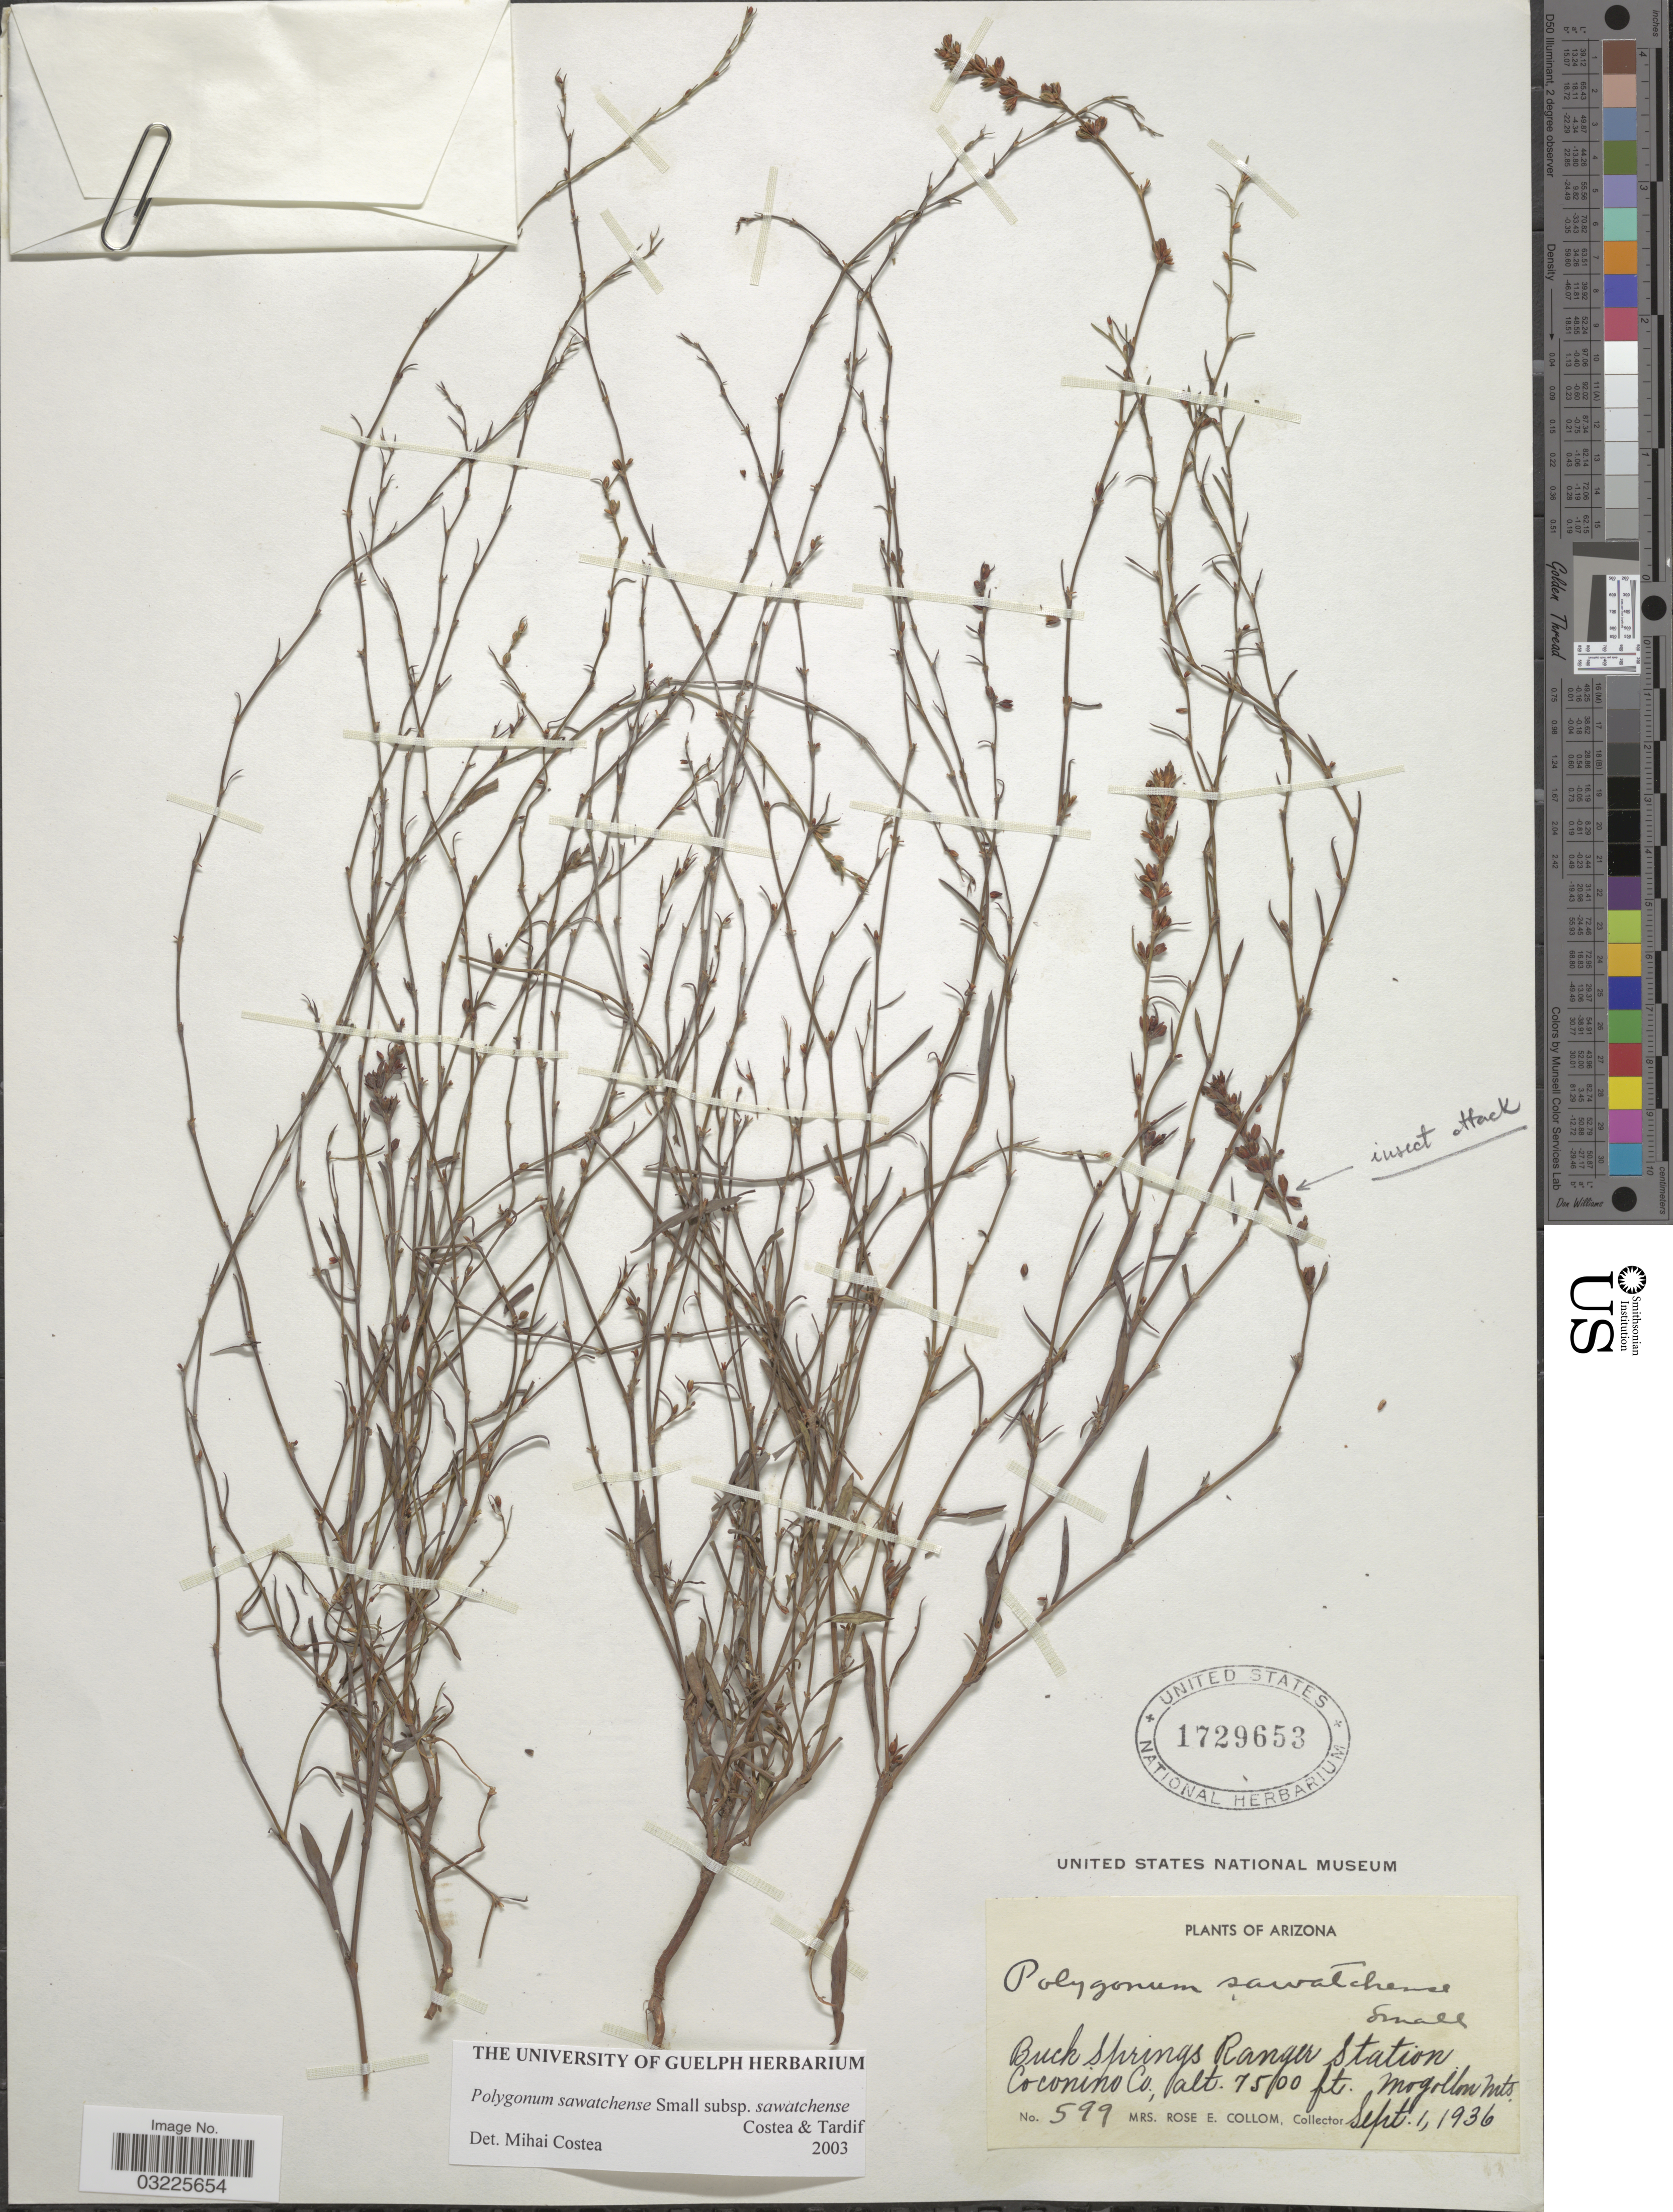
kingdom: Plantae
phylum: Tracheophyta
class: Magnoliopsida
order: Caryophyllales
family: Polygonaceae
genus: Polygonum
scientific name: Polygonum sawatchense subsp. sawatchense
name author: Small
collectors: R. E. Collom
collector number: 599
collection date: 1936-09-01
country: United States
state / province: Arizona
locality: Buck Springs Ranger Station, Coconino Co. Mogollon Mts.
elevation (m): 2286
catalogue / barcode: US 1729653